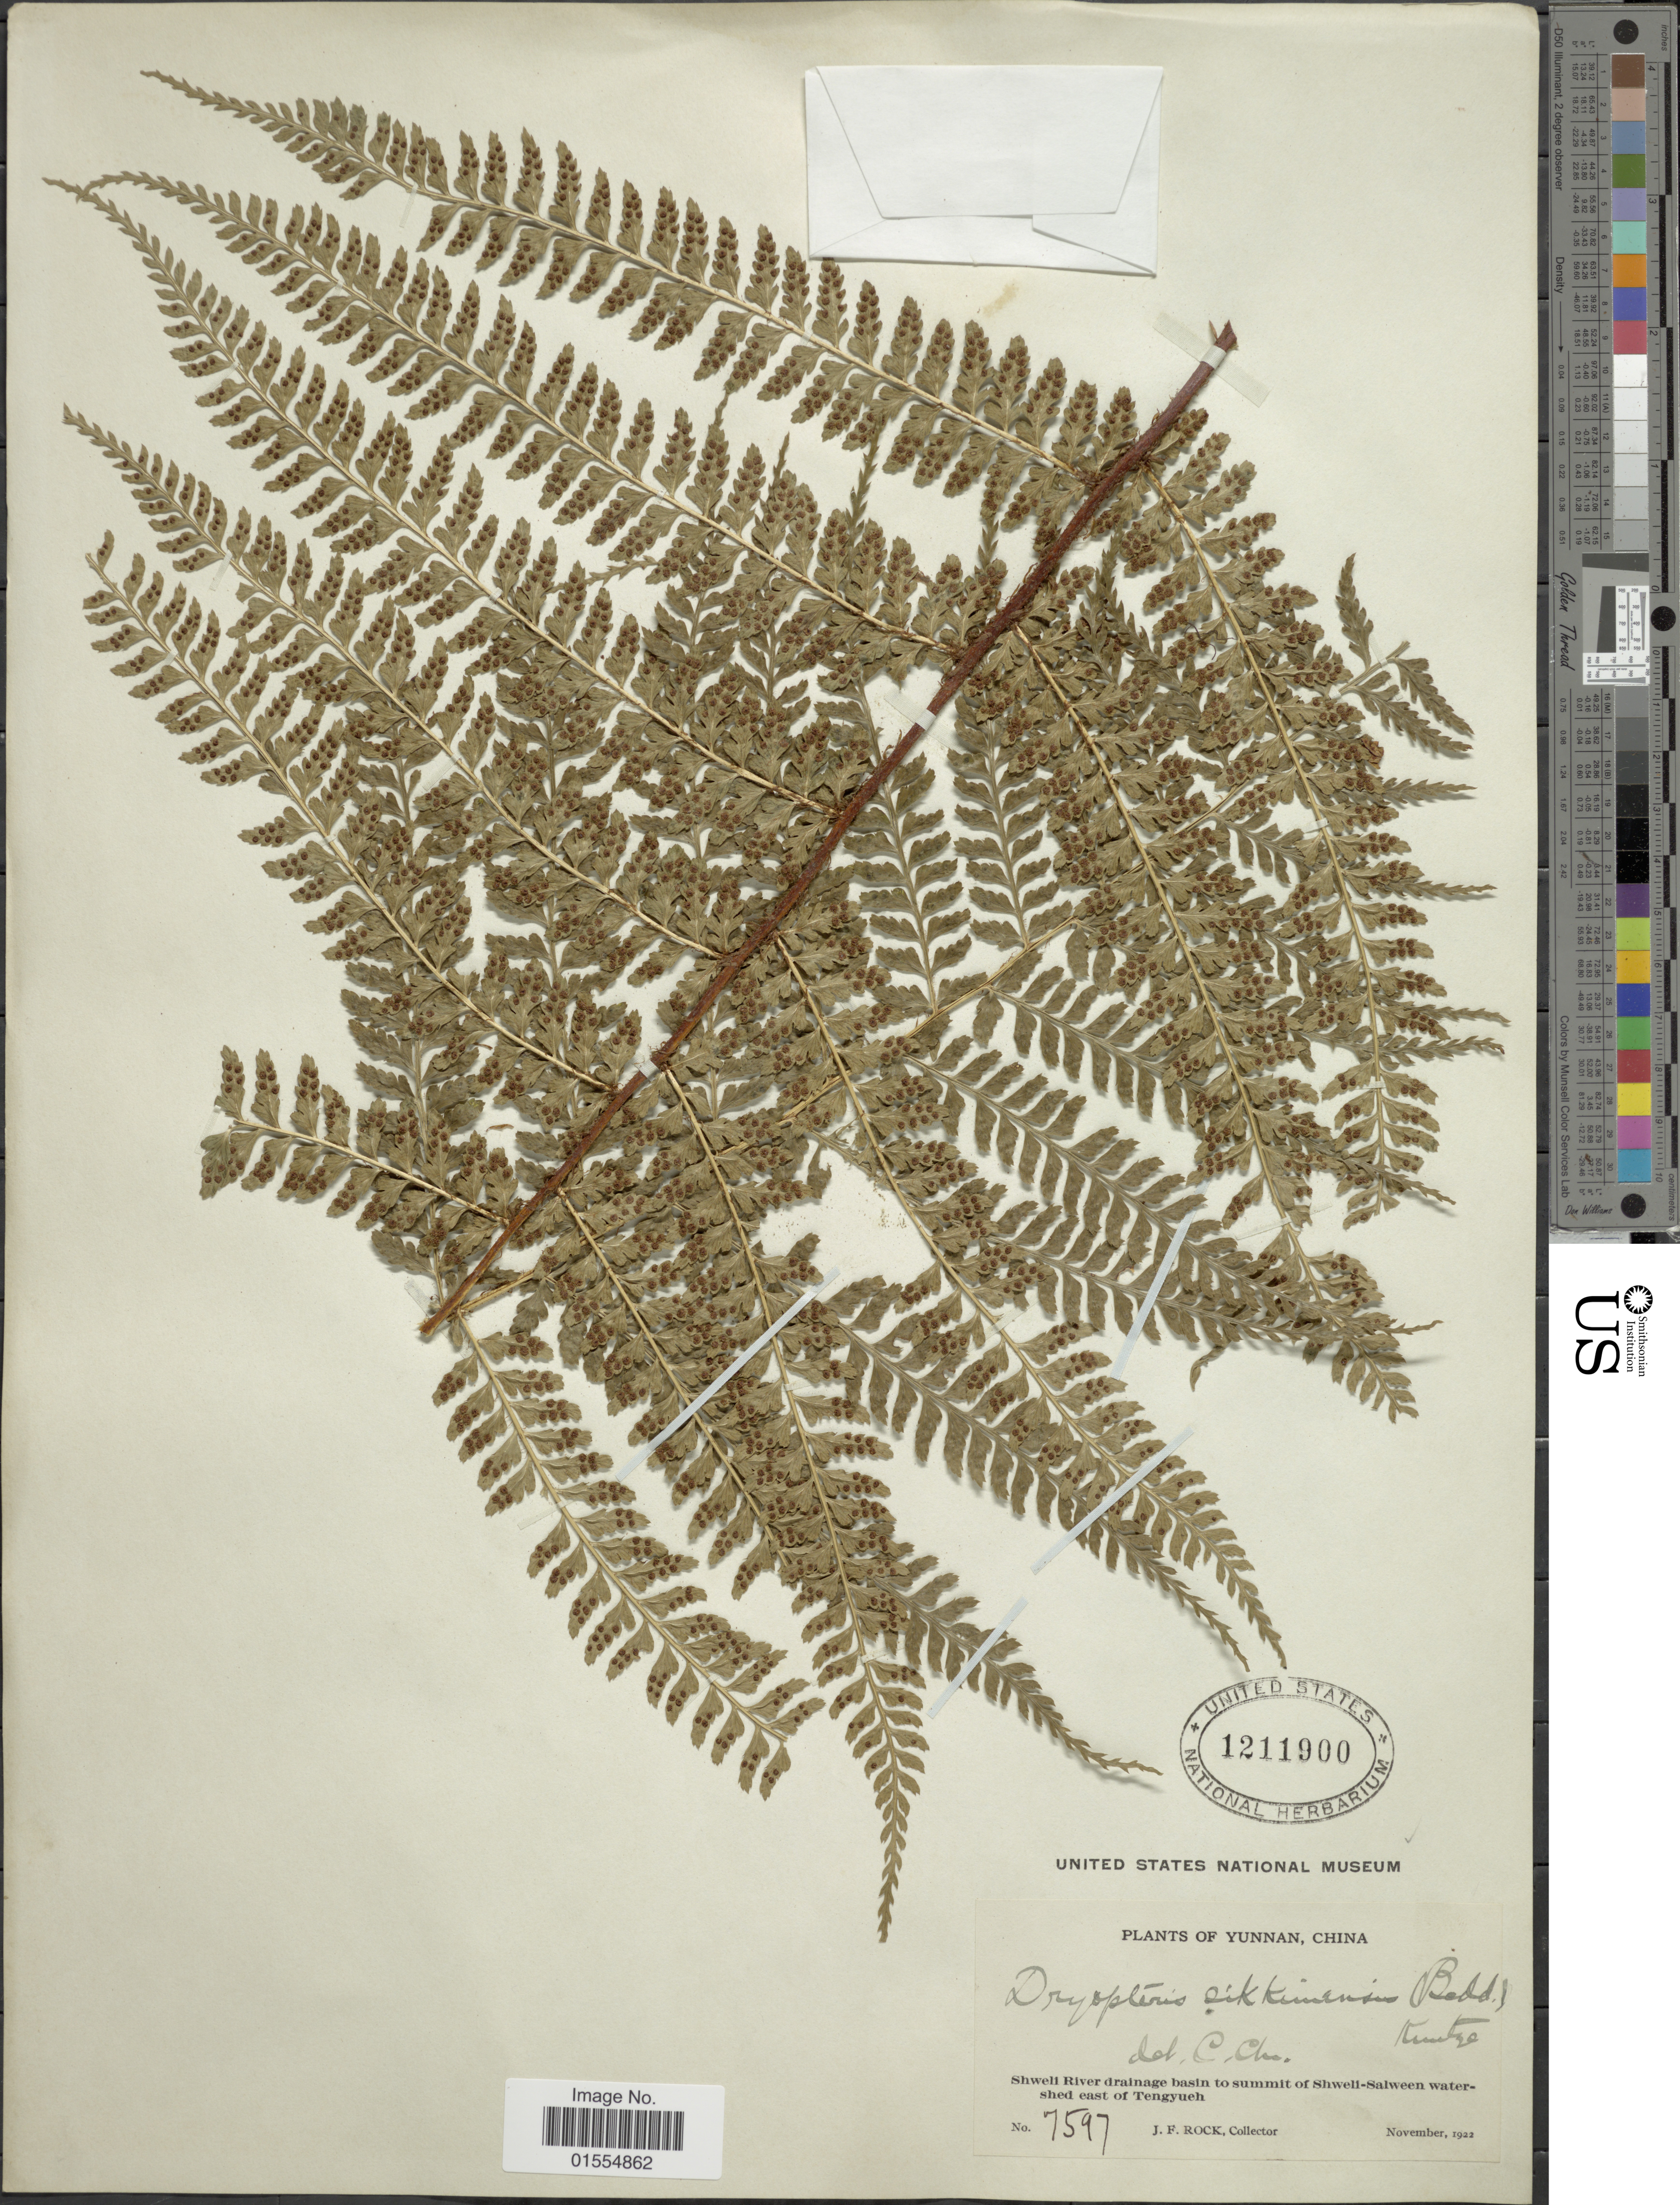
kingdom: Plantae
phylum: Tracheophyta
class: Polypodiopsida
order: Polypodiales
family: Dryopteridaceae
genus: Dryopteris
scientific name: Dryopteris sikkimensis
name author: (Bedd.) Kuntze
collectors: J. Rock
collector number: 7597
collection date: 1922-11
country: China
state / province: Yunnan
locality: Yunnan, China, Shweli River drainage basin to summit of Shweli-Salween watershed east of Tengyueh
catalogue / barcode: US 1211900